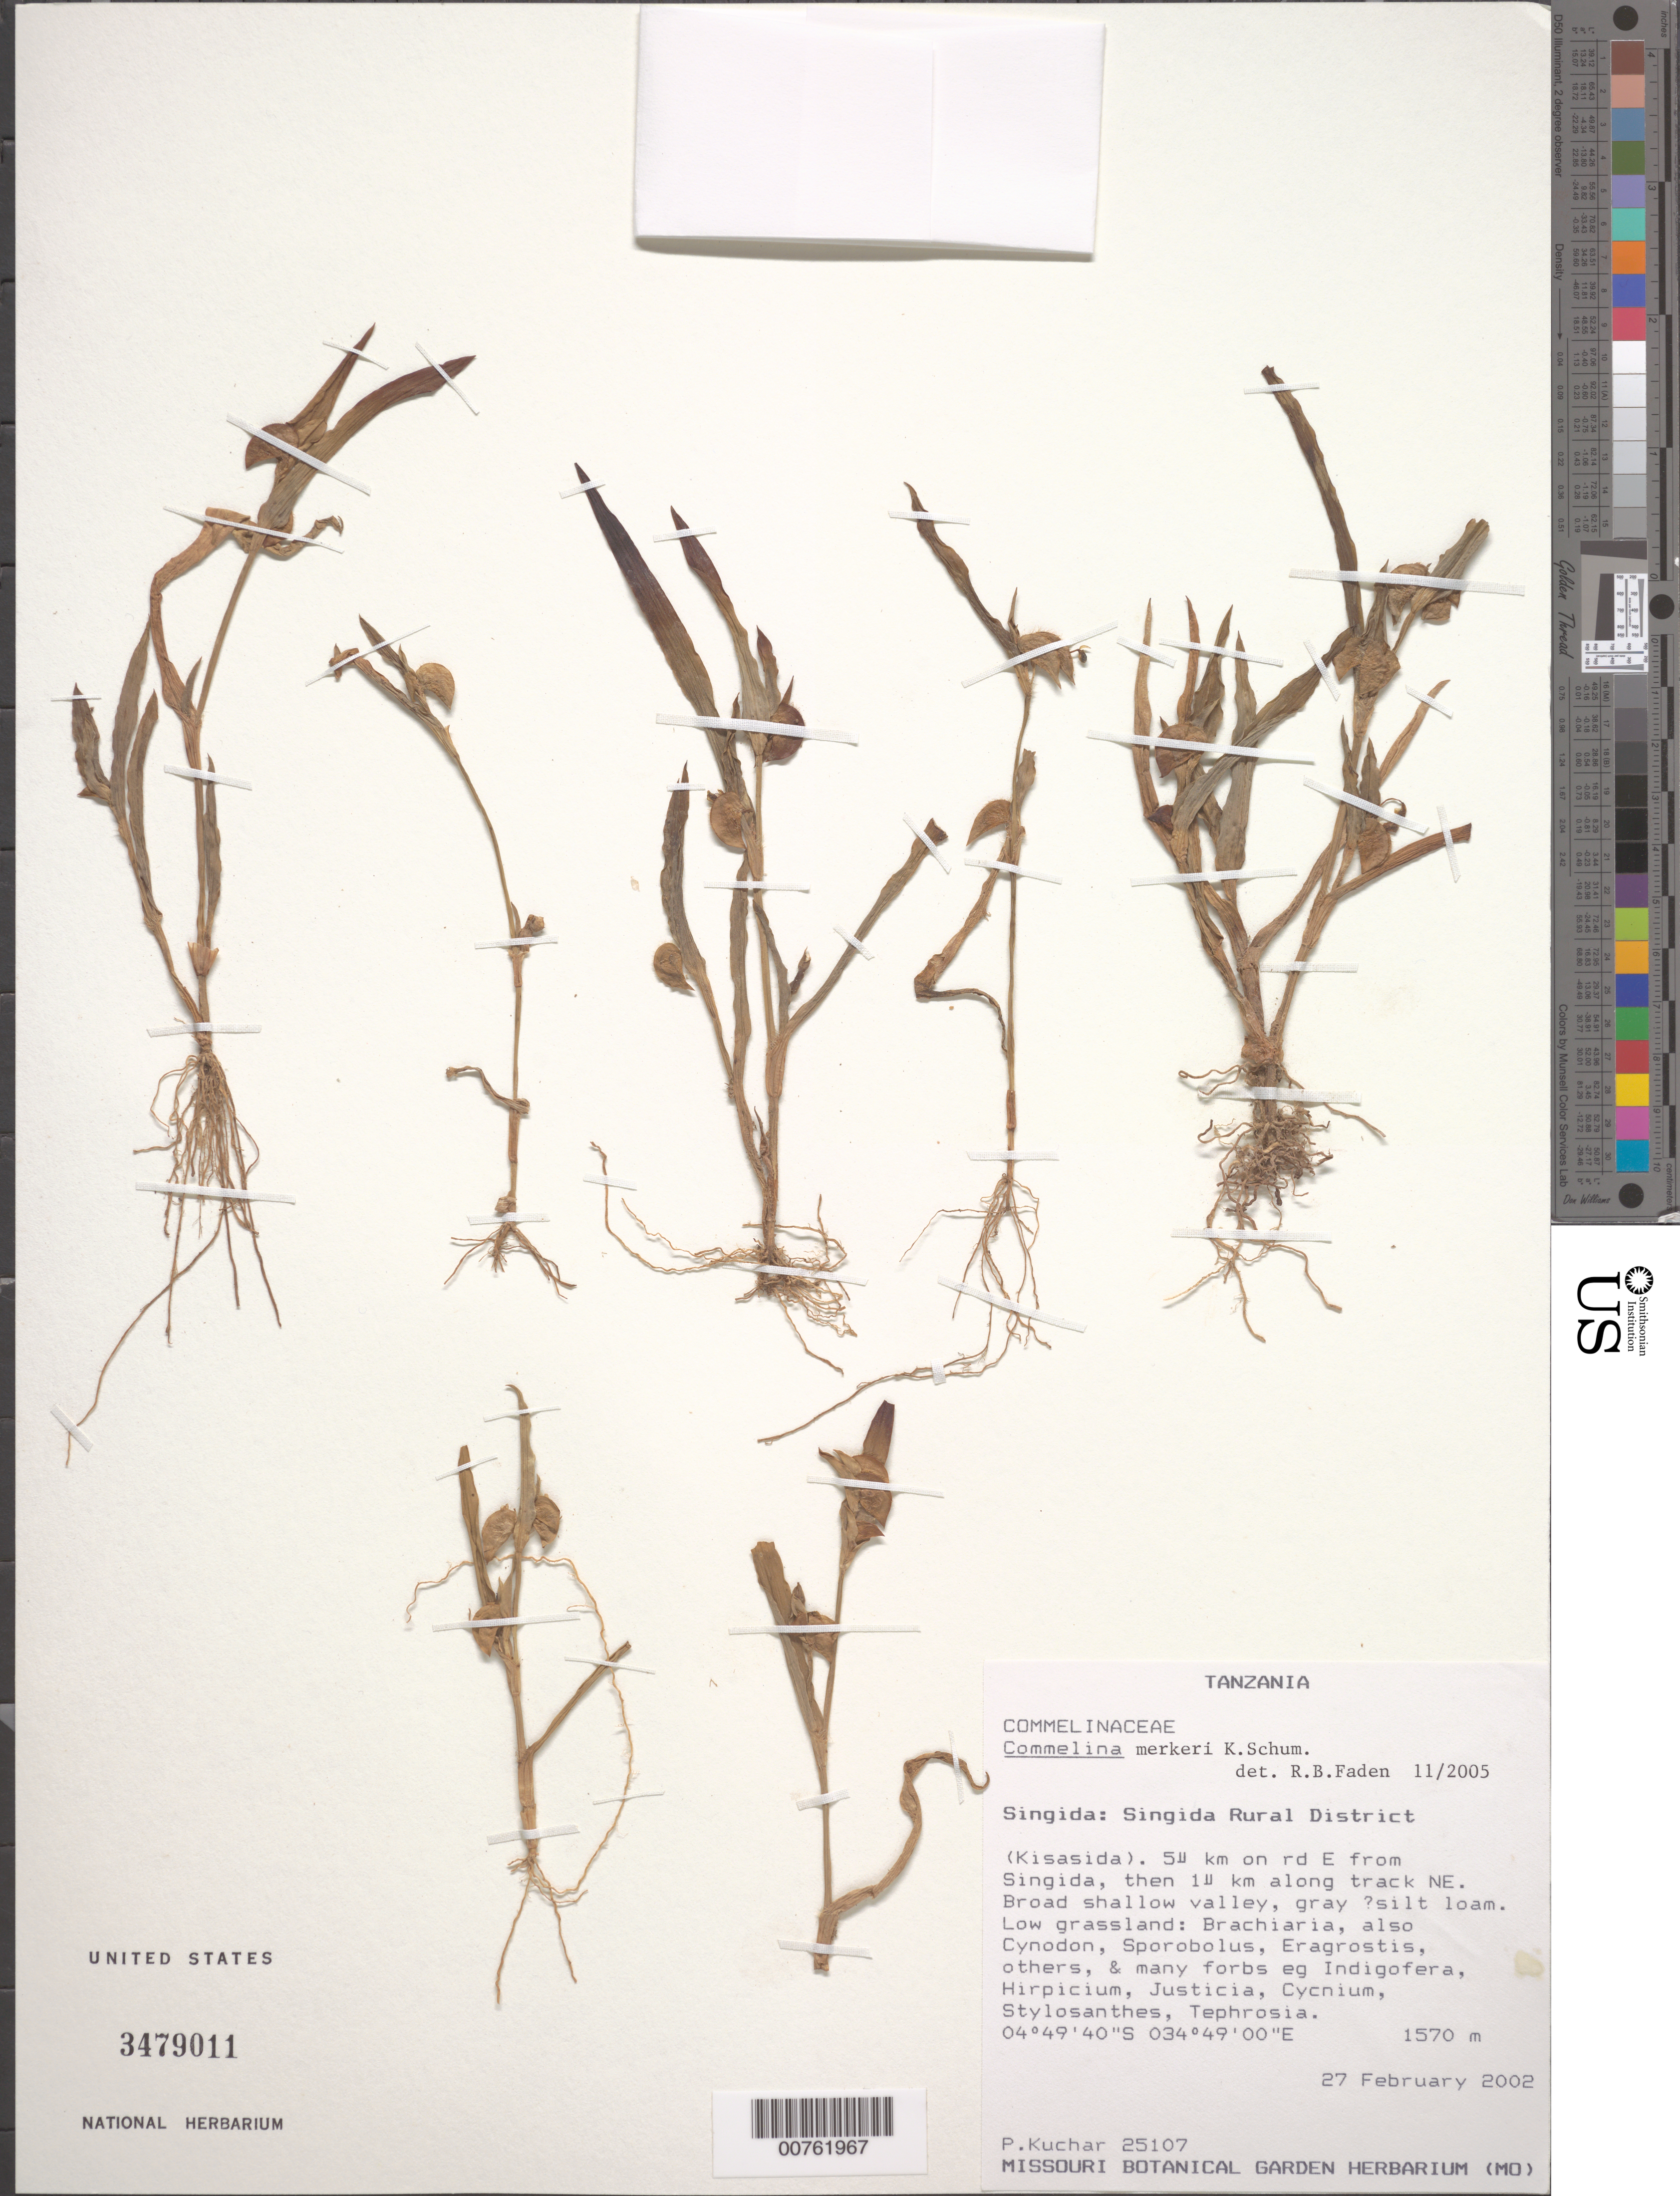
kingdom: Plantae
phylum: Tracheophyta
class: Liliopsida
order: Commelinales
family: Commelinaceae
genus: Commelina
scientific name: Commelina merkeri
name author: K. Schum.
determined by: Faden, Robert B., (US), Smithsonian Institution - National Museum of Natural History (UNITED STATES)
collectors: P. Kuchar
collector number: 25107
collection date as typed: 27 Feb 2002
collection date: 2002-02-27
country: Tanzania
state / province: Singida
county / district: Singida Rural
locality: (Kisasida).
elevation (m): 1570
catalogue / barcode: US 3479011